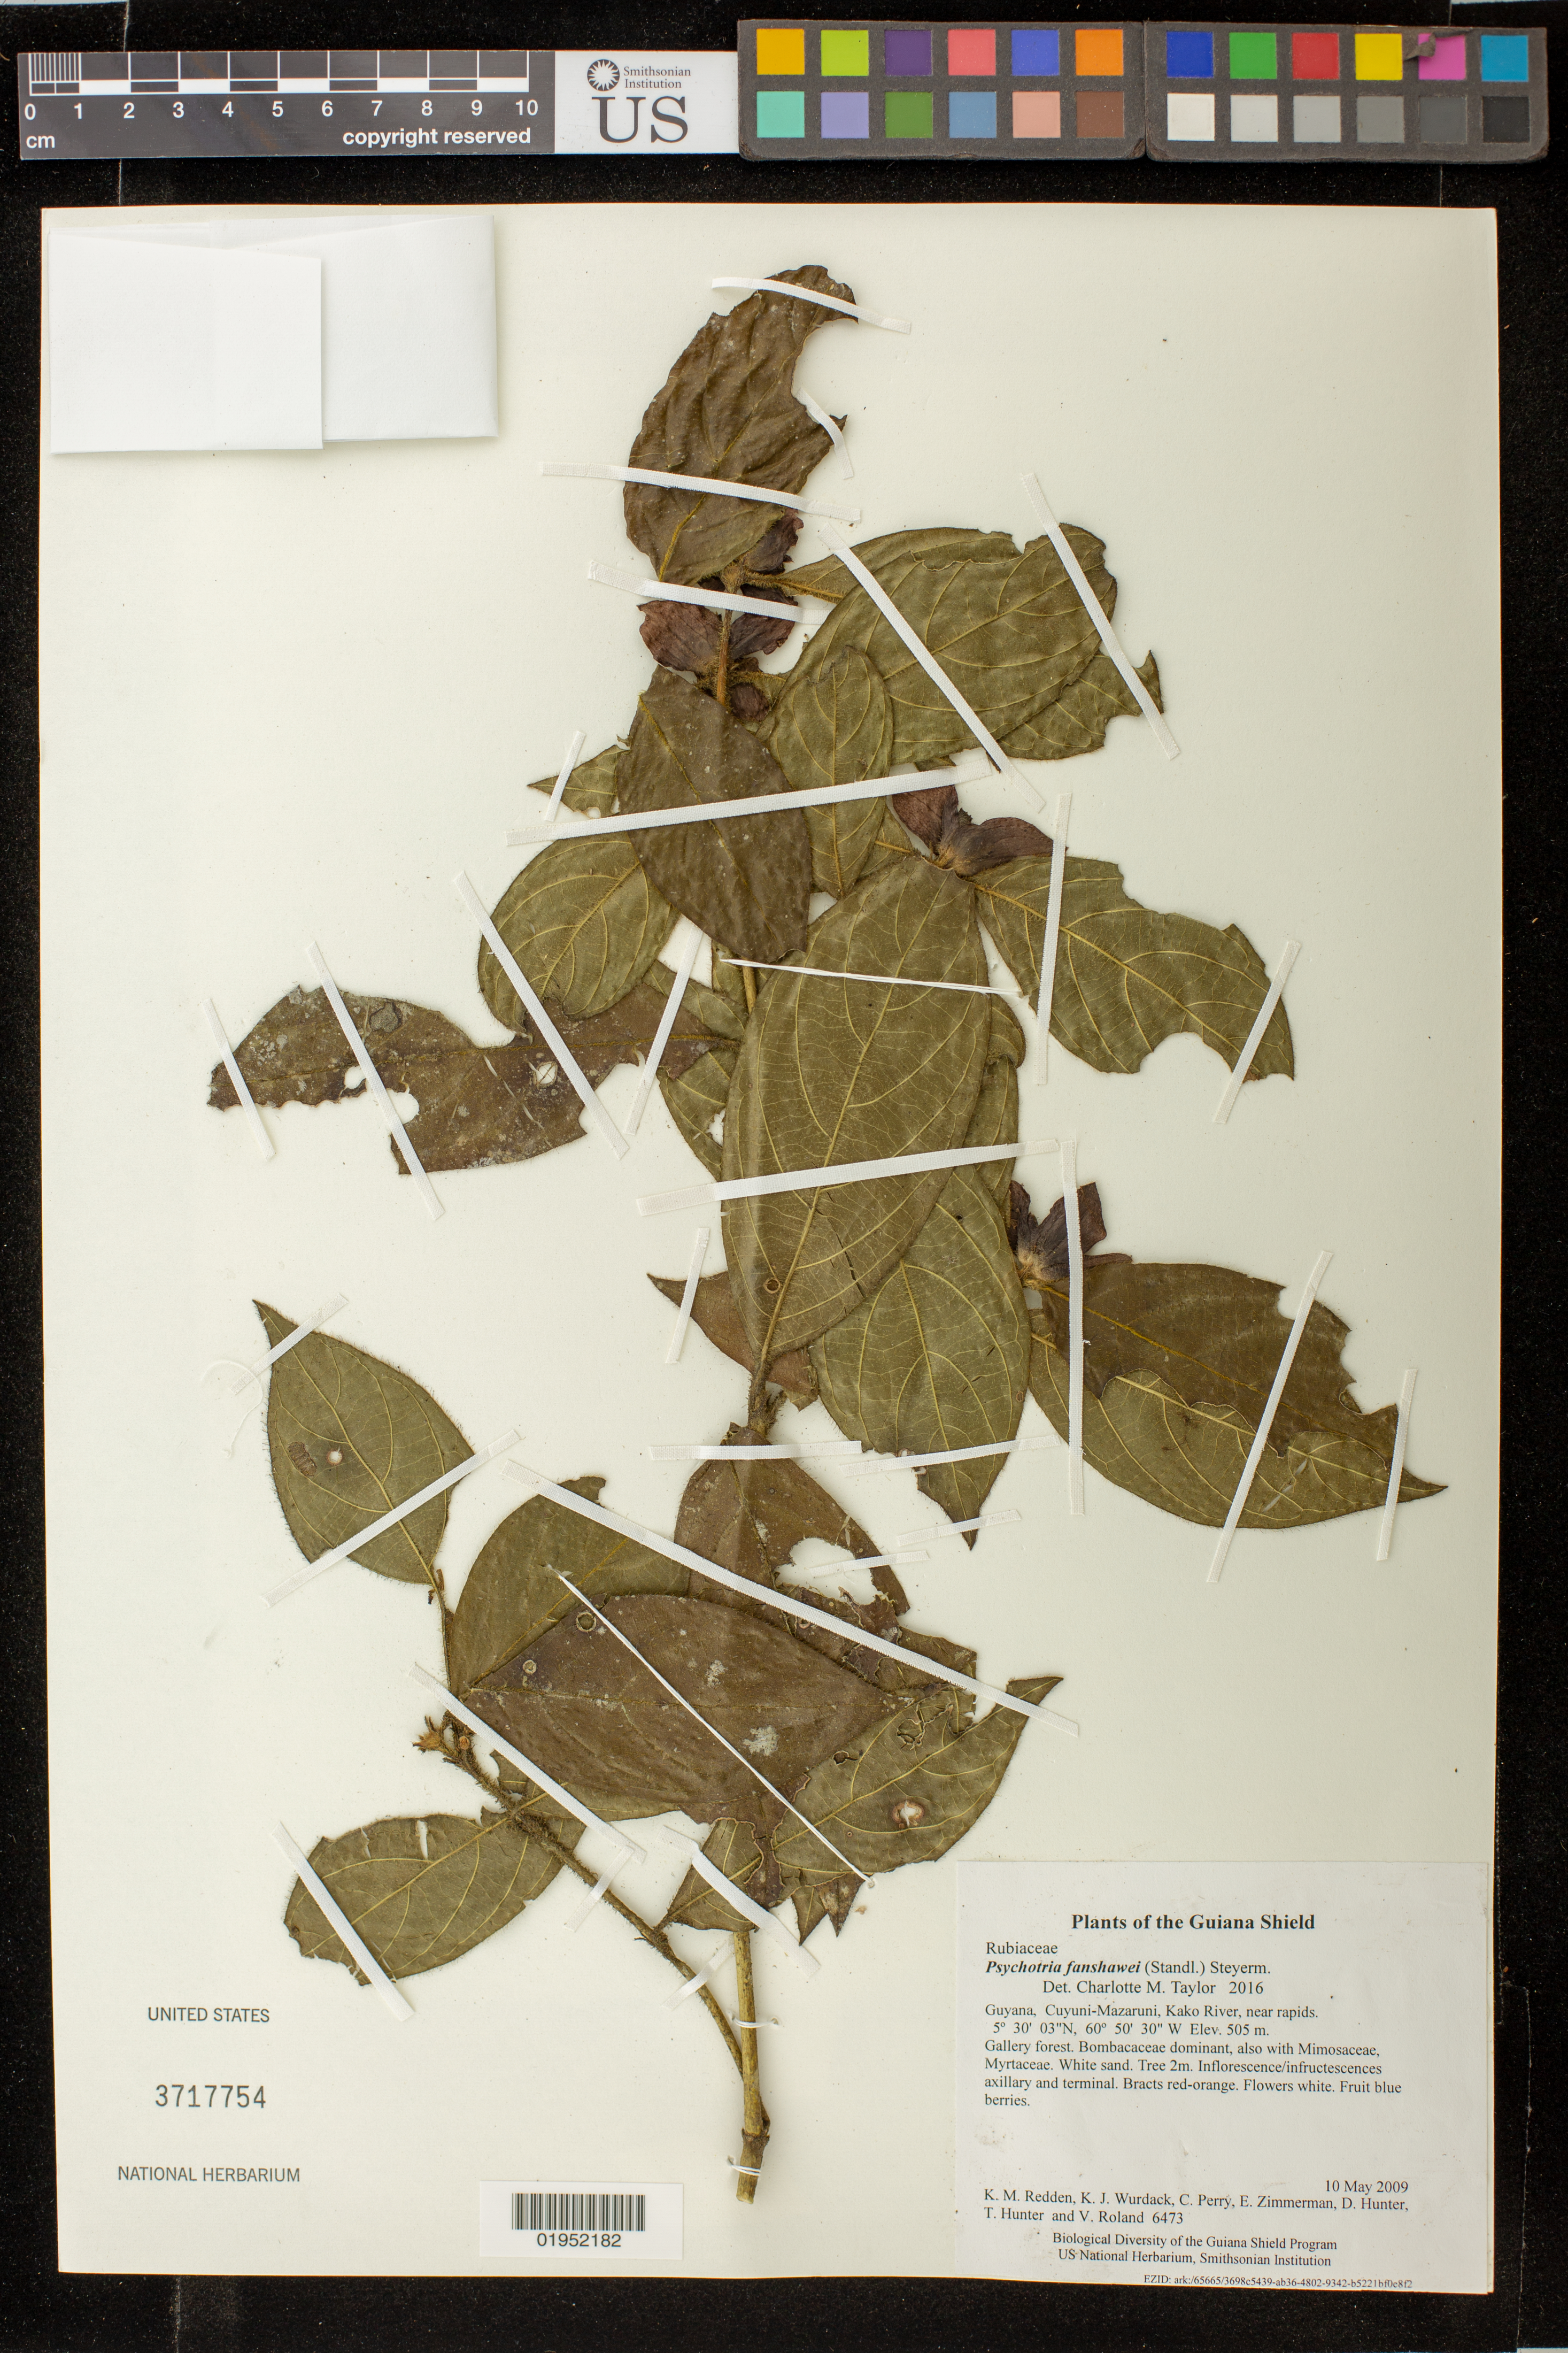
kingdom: Plantae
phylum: Tracheophyta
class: Magnoliopsida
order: Gentianales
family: Rubiaceae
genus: Palicourea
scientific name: Palicourea fanshawei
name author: (Standl.) Delprete & J.H. Kirkbr.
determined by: Kirkbride, Joseph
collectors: K. M. Redden, K. Wurdack, C. Perry, E. Zimmerman, D. Hunter, T. Hunter & V. Roland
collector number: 6473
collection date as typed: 10 May 2009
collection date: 2009-05-10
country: Guyana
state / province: Cuyuni-Mazaruni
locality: Kako River, near rapids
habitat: Gallery forest. Bombacaceae dominant, also with Mimosaceae, Myrtaceae. White sand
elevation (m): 505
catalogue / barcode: US 3717754